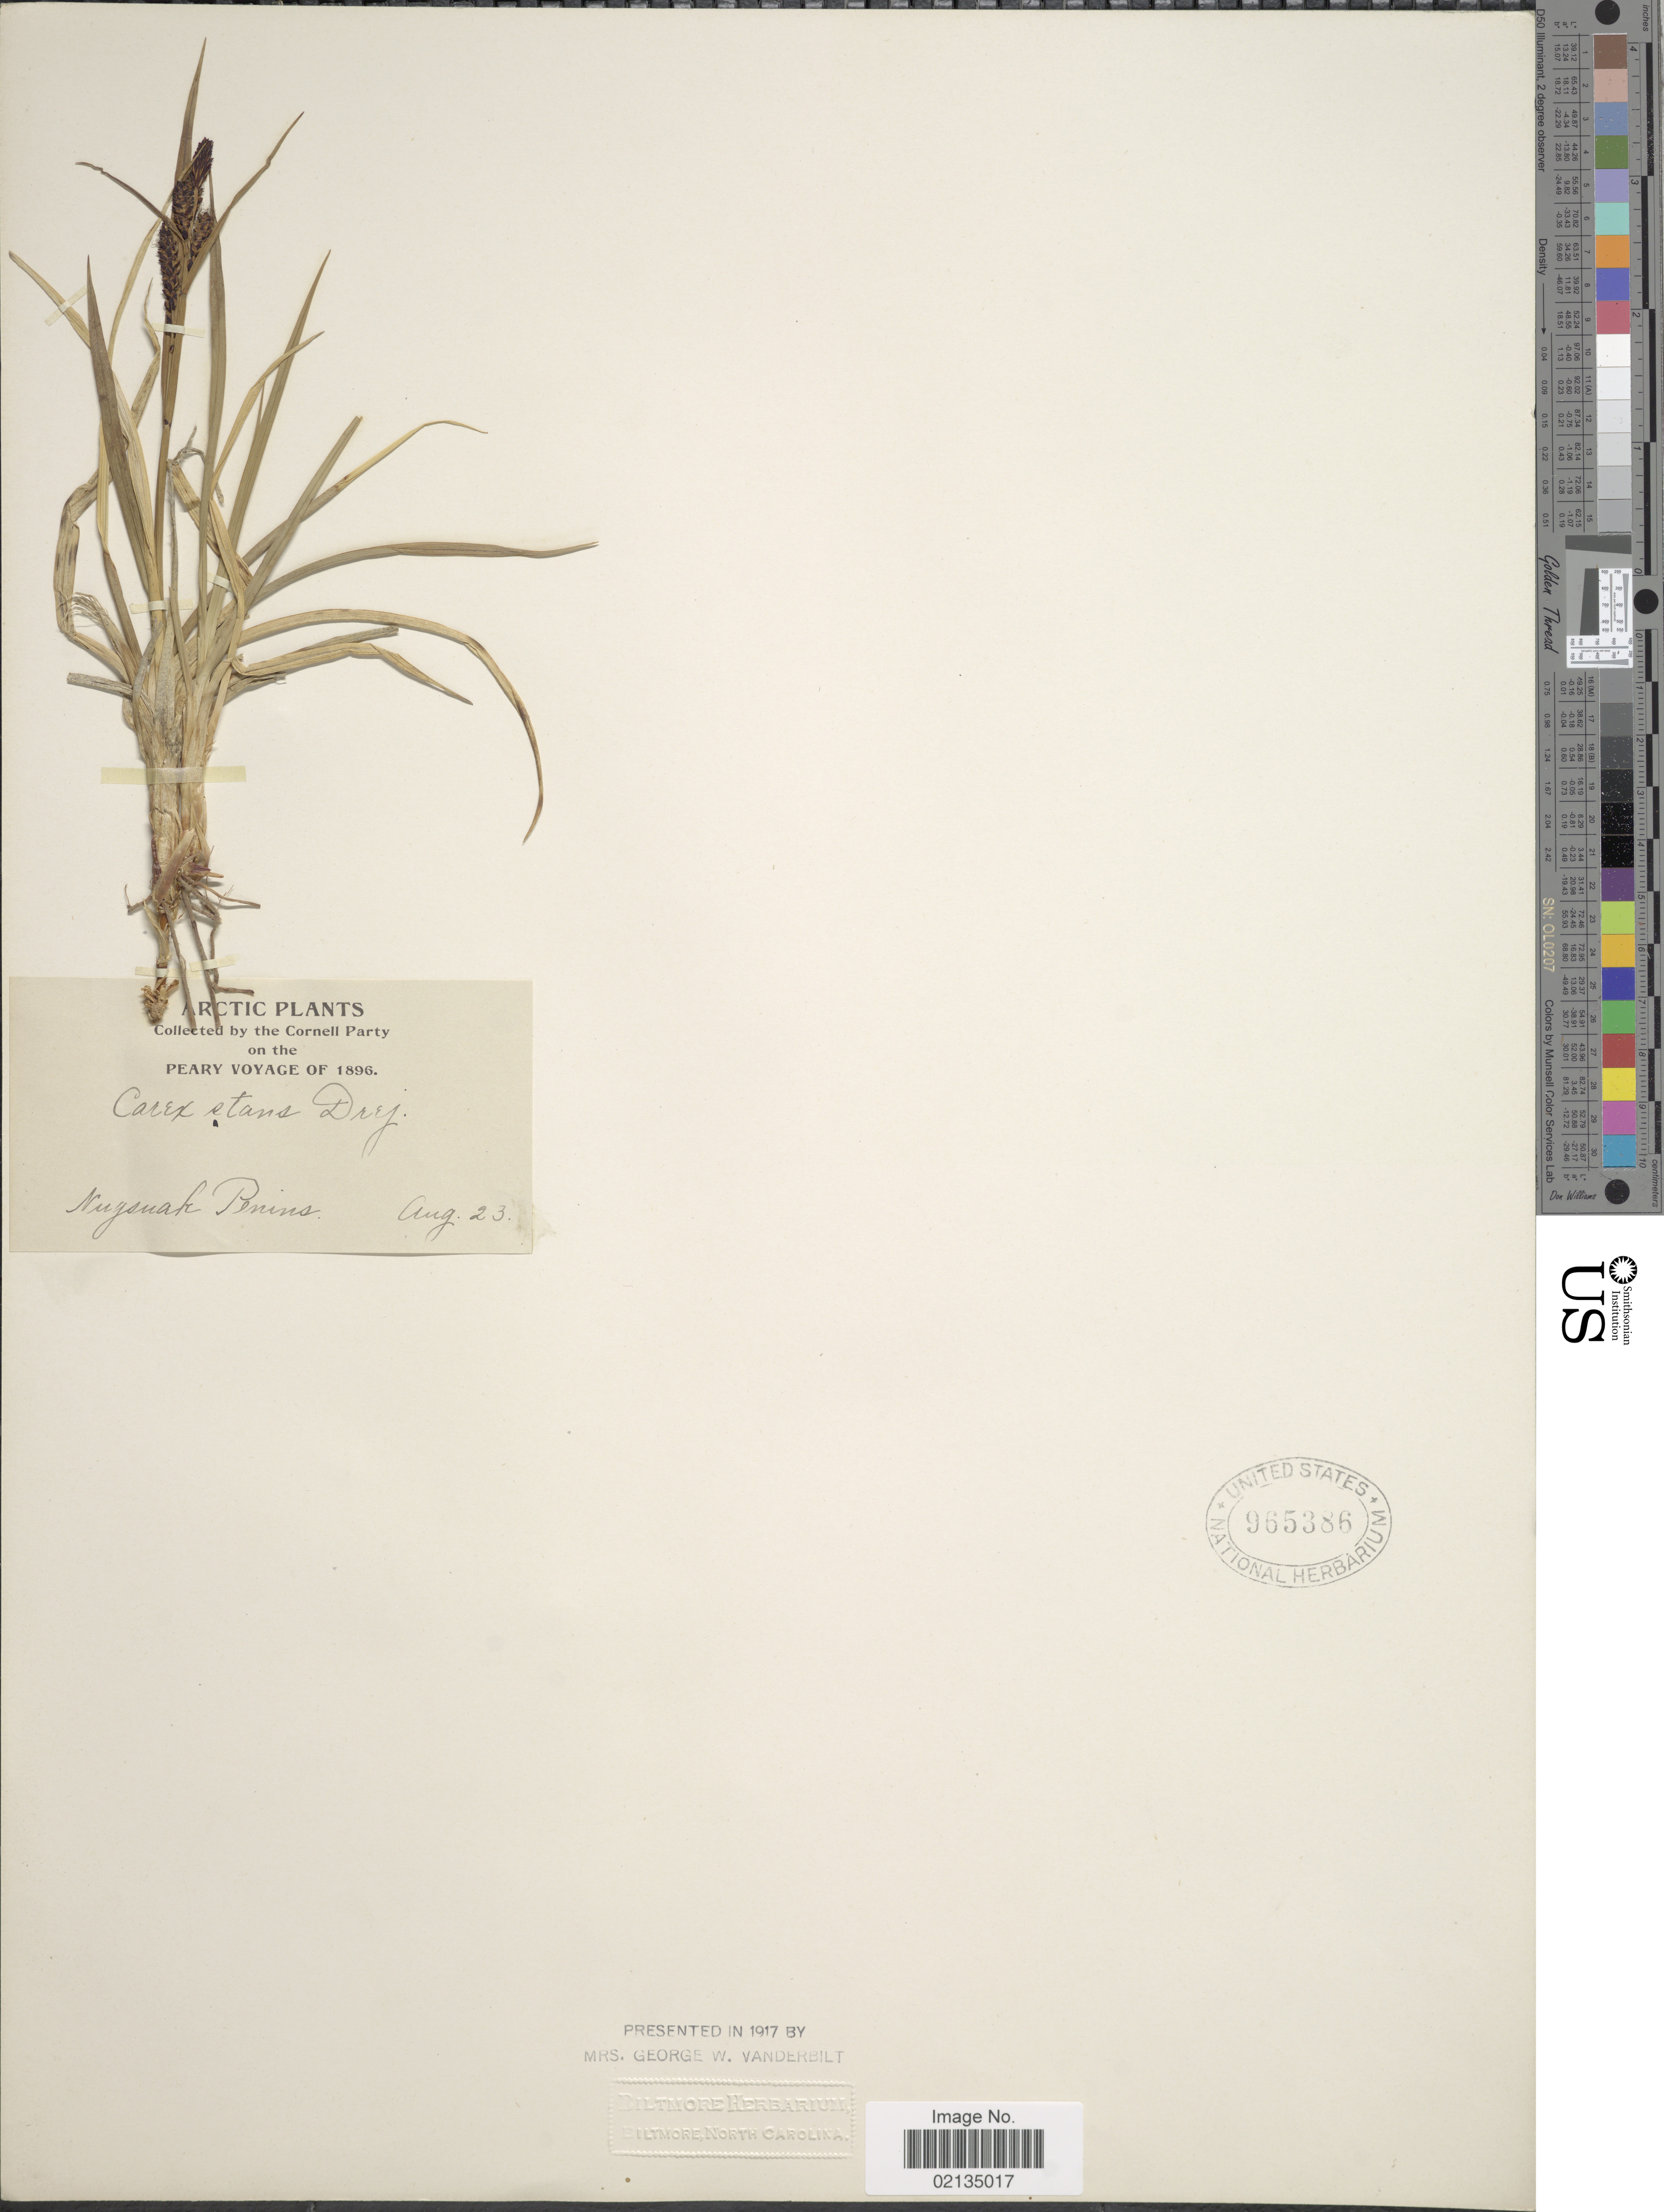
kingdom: Plantae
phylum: Tracheophyta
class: Liliopsida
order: Poales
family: Cyperaceae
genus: Carex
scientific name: Carex aquatilis var. minor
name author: Boott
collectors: Cornell Party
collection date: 1896-08-23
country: Greenland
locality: Voyage, Arctic. Nugsuak Pen.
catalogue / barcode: US 965386